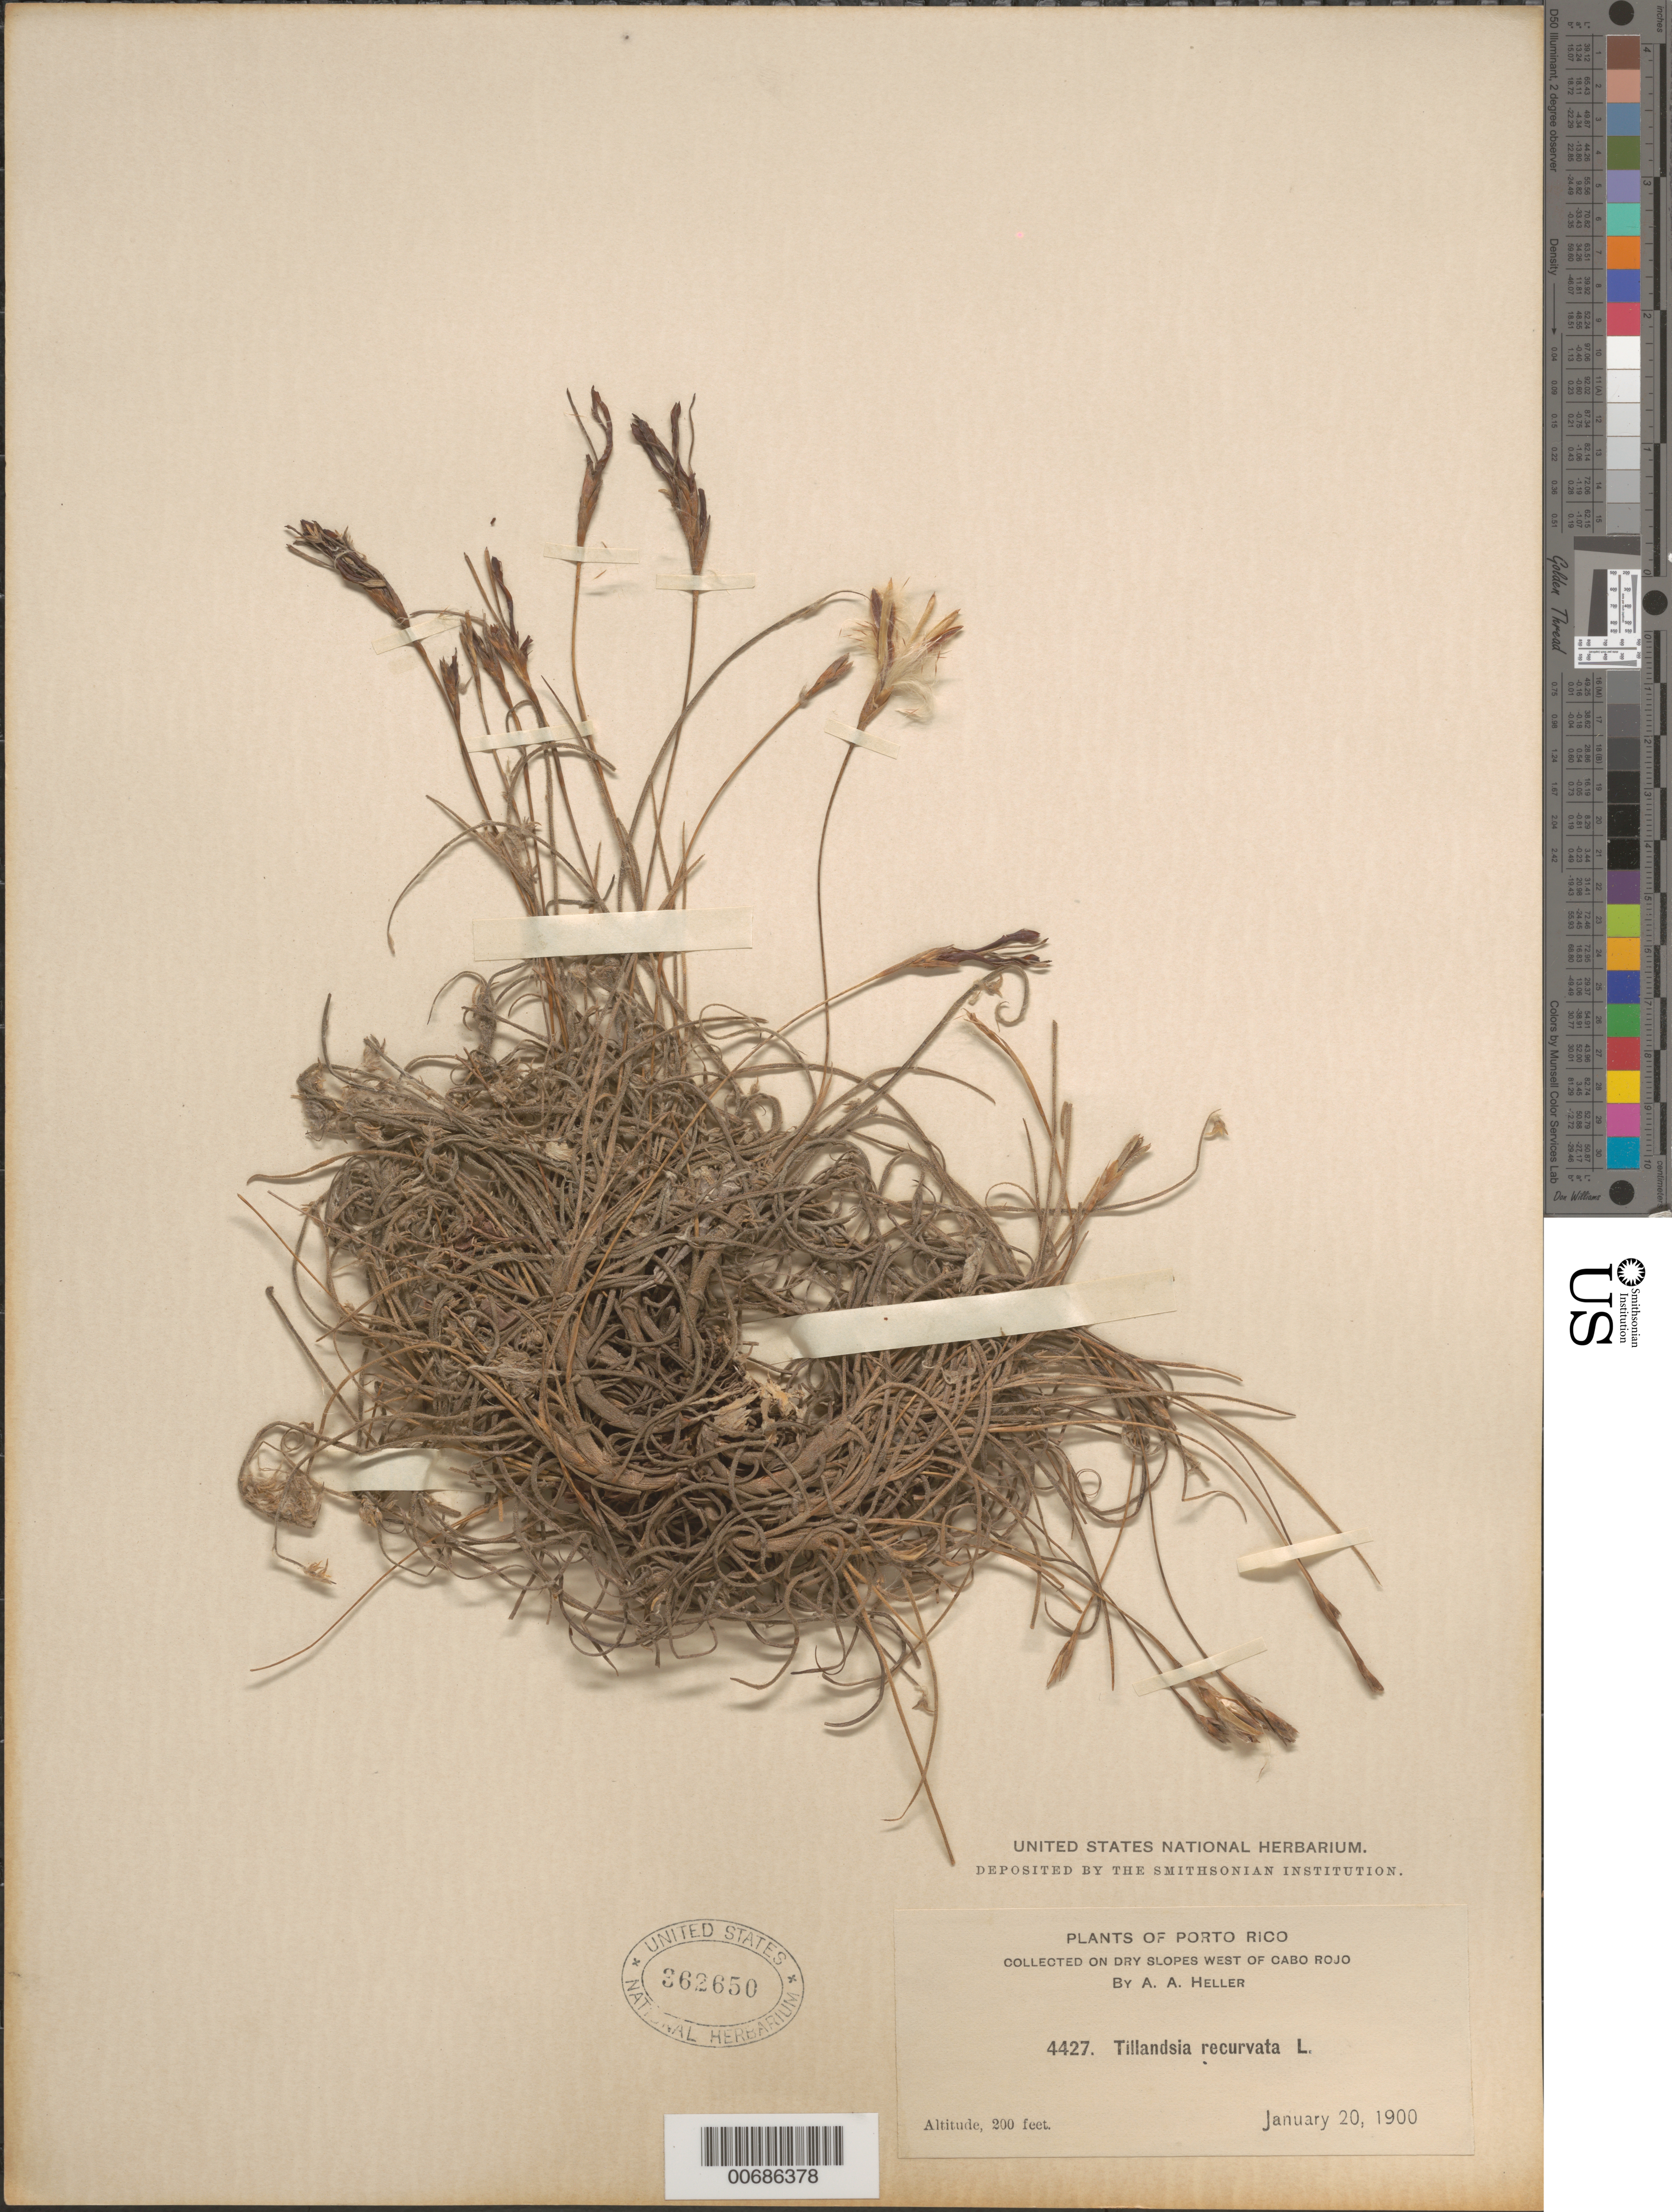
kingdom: Plantae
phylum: Tracheophyta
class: Liliopsida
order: Poales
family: Bromeliaceae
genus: Tillandsia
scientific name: Tillandsia recurvata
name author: L.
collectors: A. A. Heller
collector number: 4427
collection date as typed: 20 Jan 1900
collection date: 1900-01-20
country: Puerto Rico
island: Greater Antilles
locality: West of Cabo Rojo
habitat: Dry slopes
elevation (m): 61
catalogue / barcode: US 362650